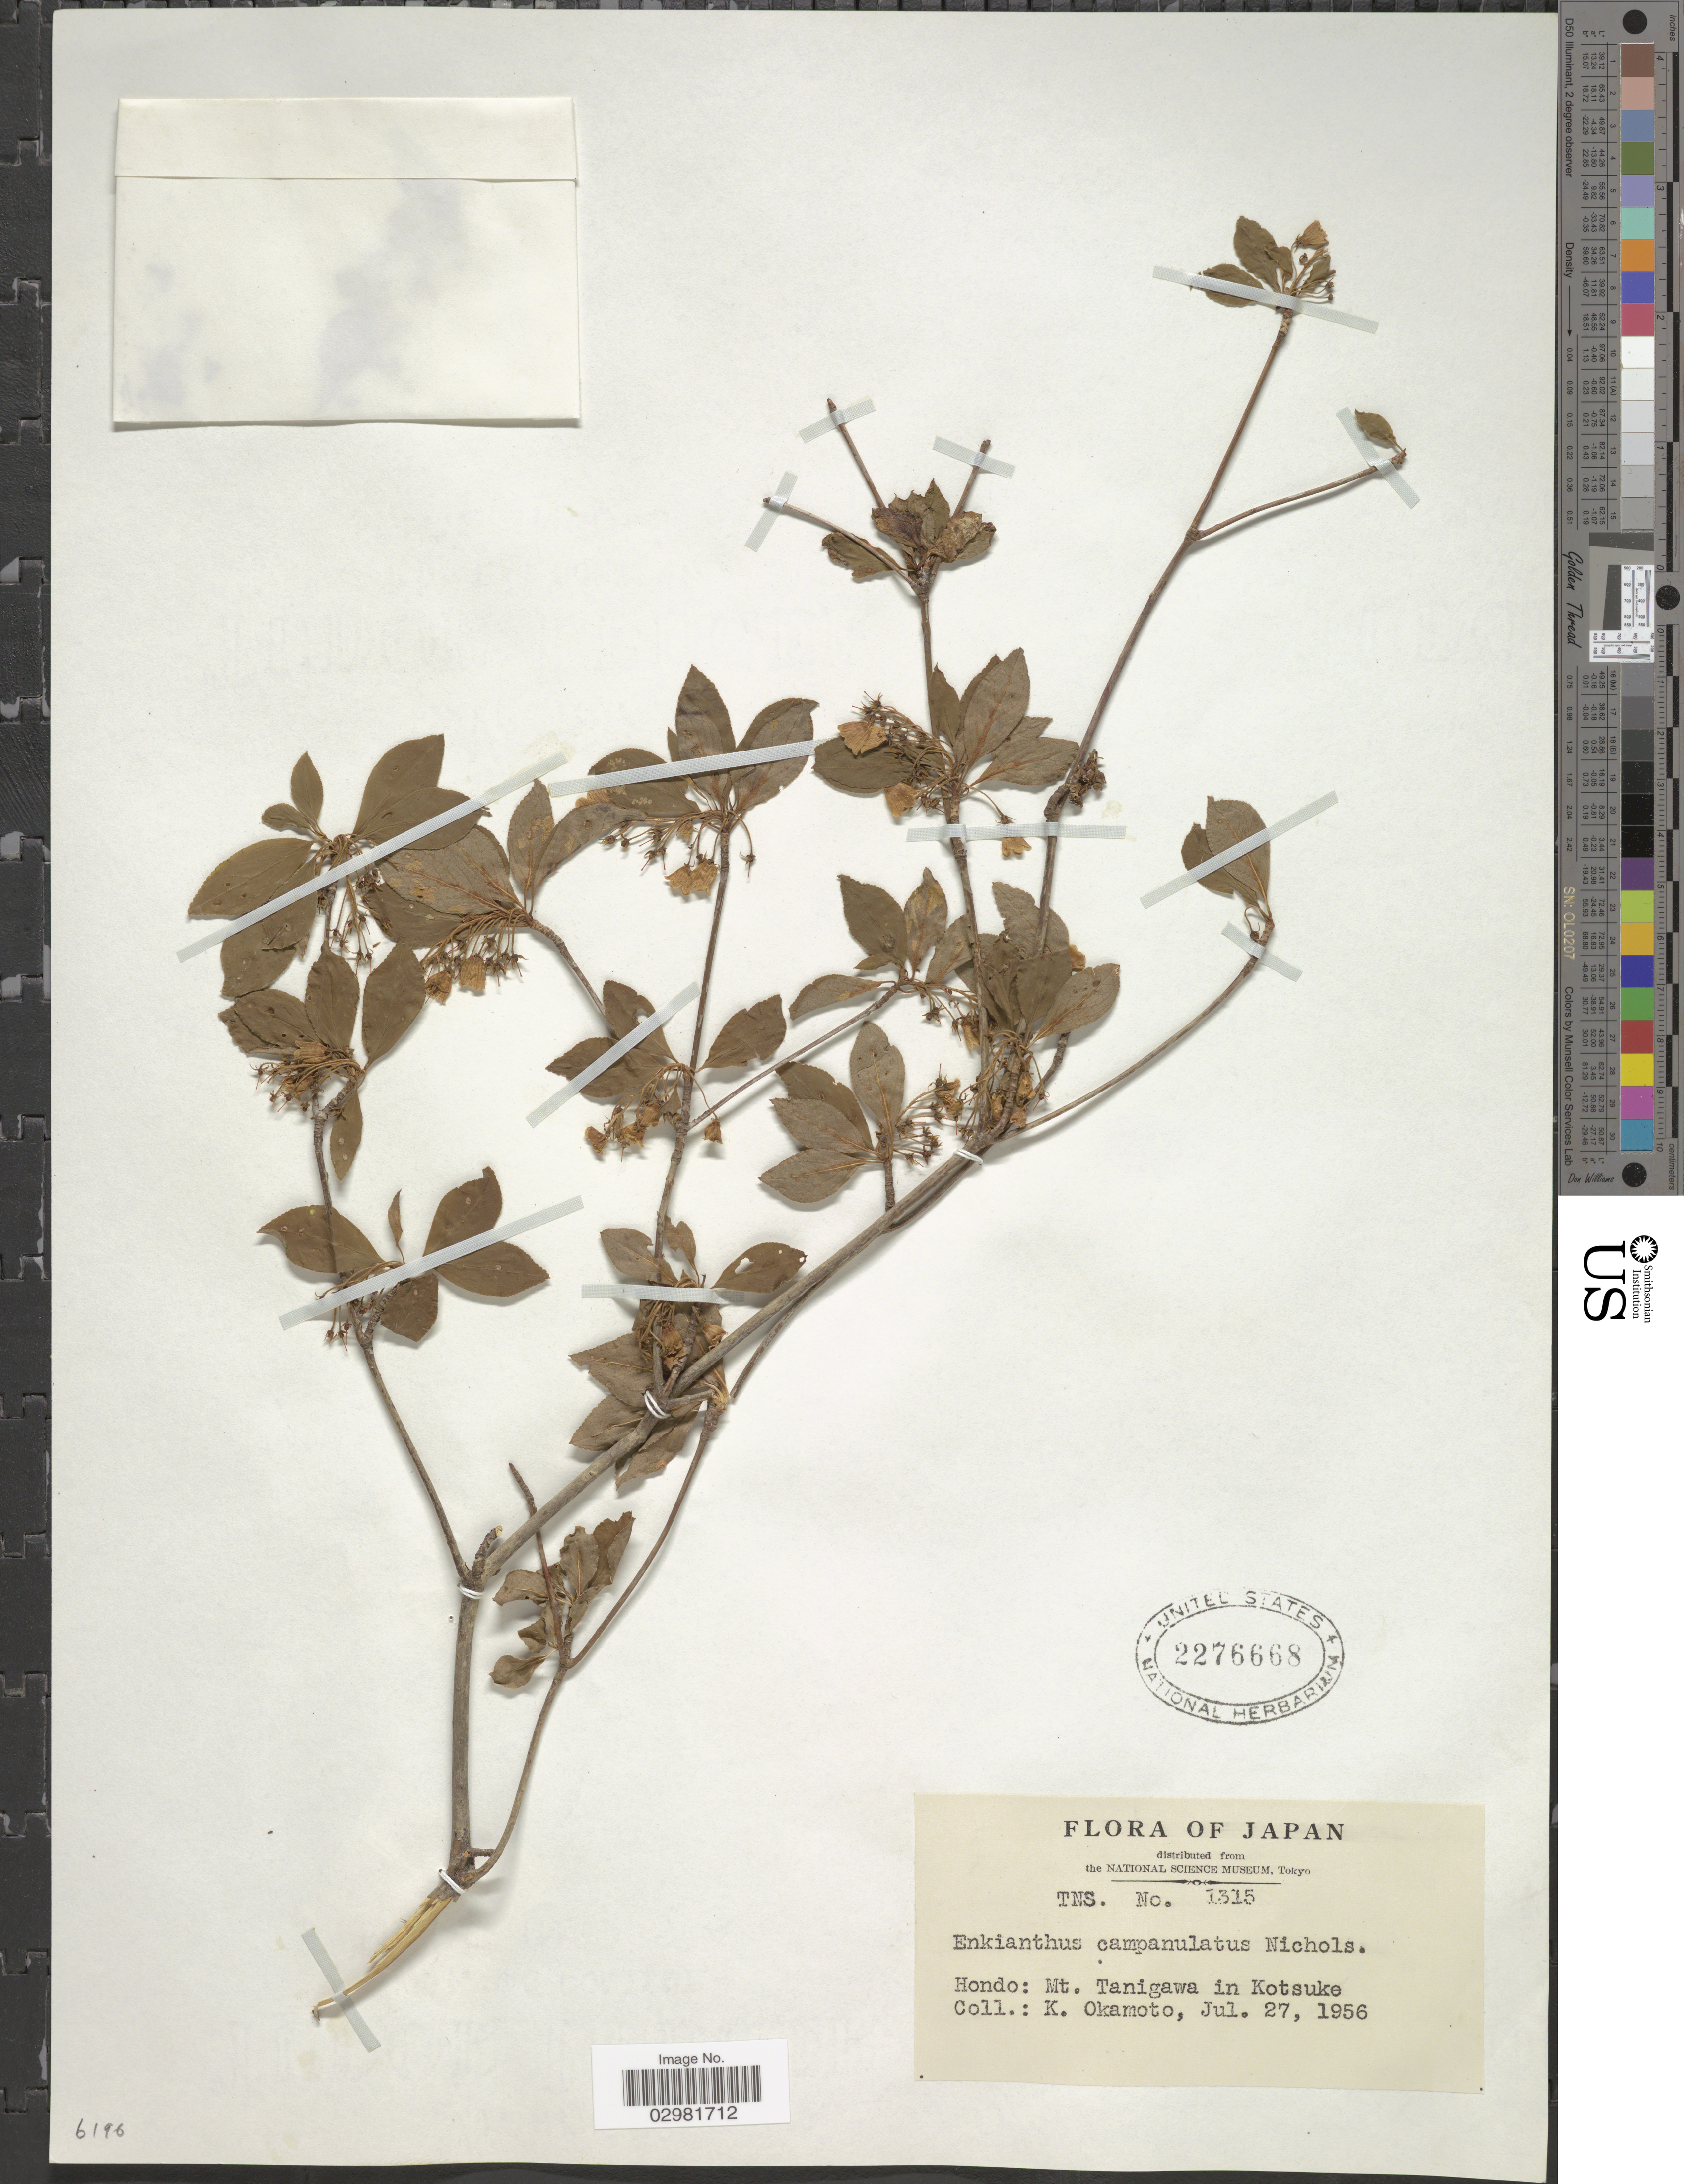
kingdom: Plantae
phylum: Tracheophyta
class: Magnoliopsida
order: Ericales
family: Ericaceae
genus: Enkianthus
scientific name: Enkianthus campanulatus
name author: (Miq.) G. Nicholson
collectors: K. Okamoto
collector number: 1315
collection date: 1956-07-27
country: Japan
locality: Hondo: Mt. Tanigawa in Kotsuke.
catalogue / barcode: US 2276668